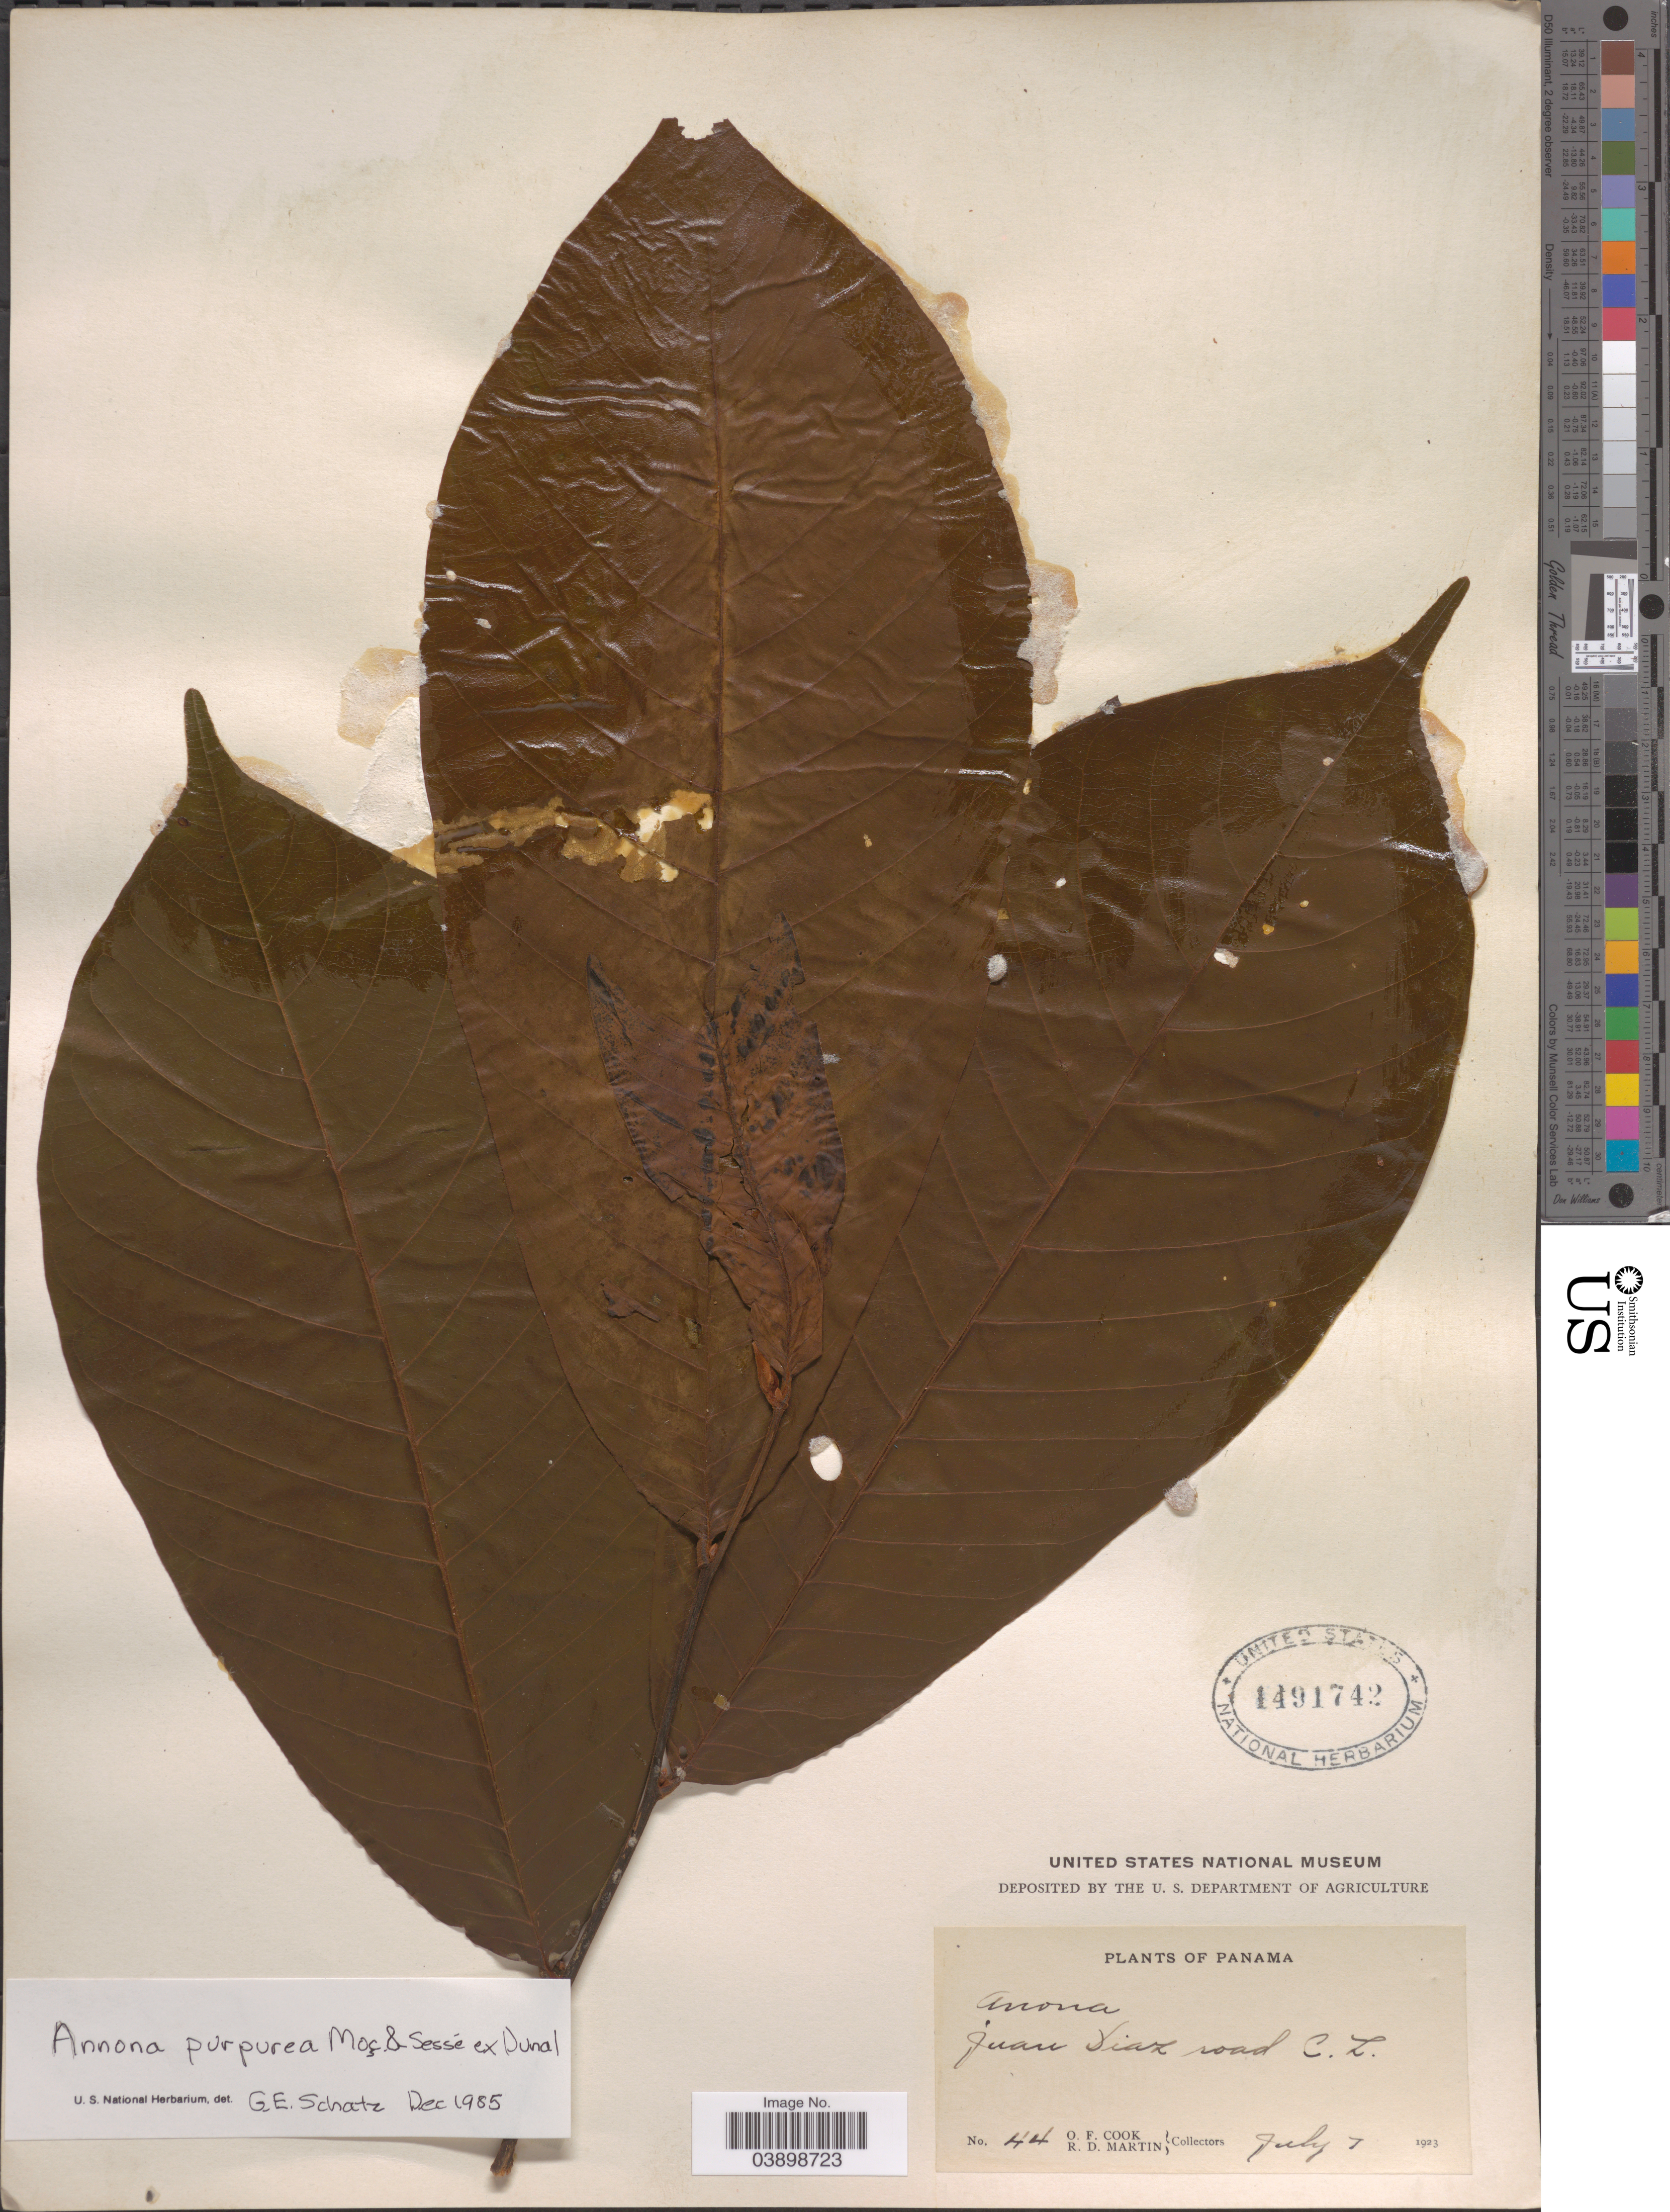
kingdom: Plantae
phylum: Tracheophyta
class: Magnoliopsida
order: Magnoliales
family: Annonaceae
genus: Annona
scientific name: Annona purpurea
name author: Moc. & Sessé ex Dunal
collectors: O. F. Cook & R. D. Martin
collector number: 44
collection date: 1923-07-07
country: Panama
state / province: Colón / Panamá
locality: Juan Diaz road. C. L.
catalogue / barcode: US 1491742